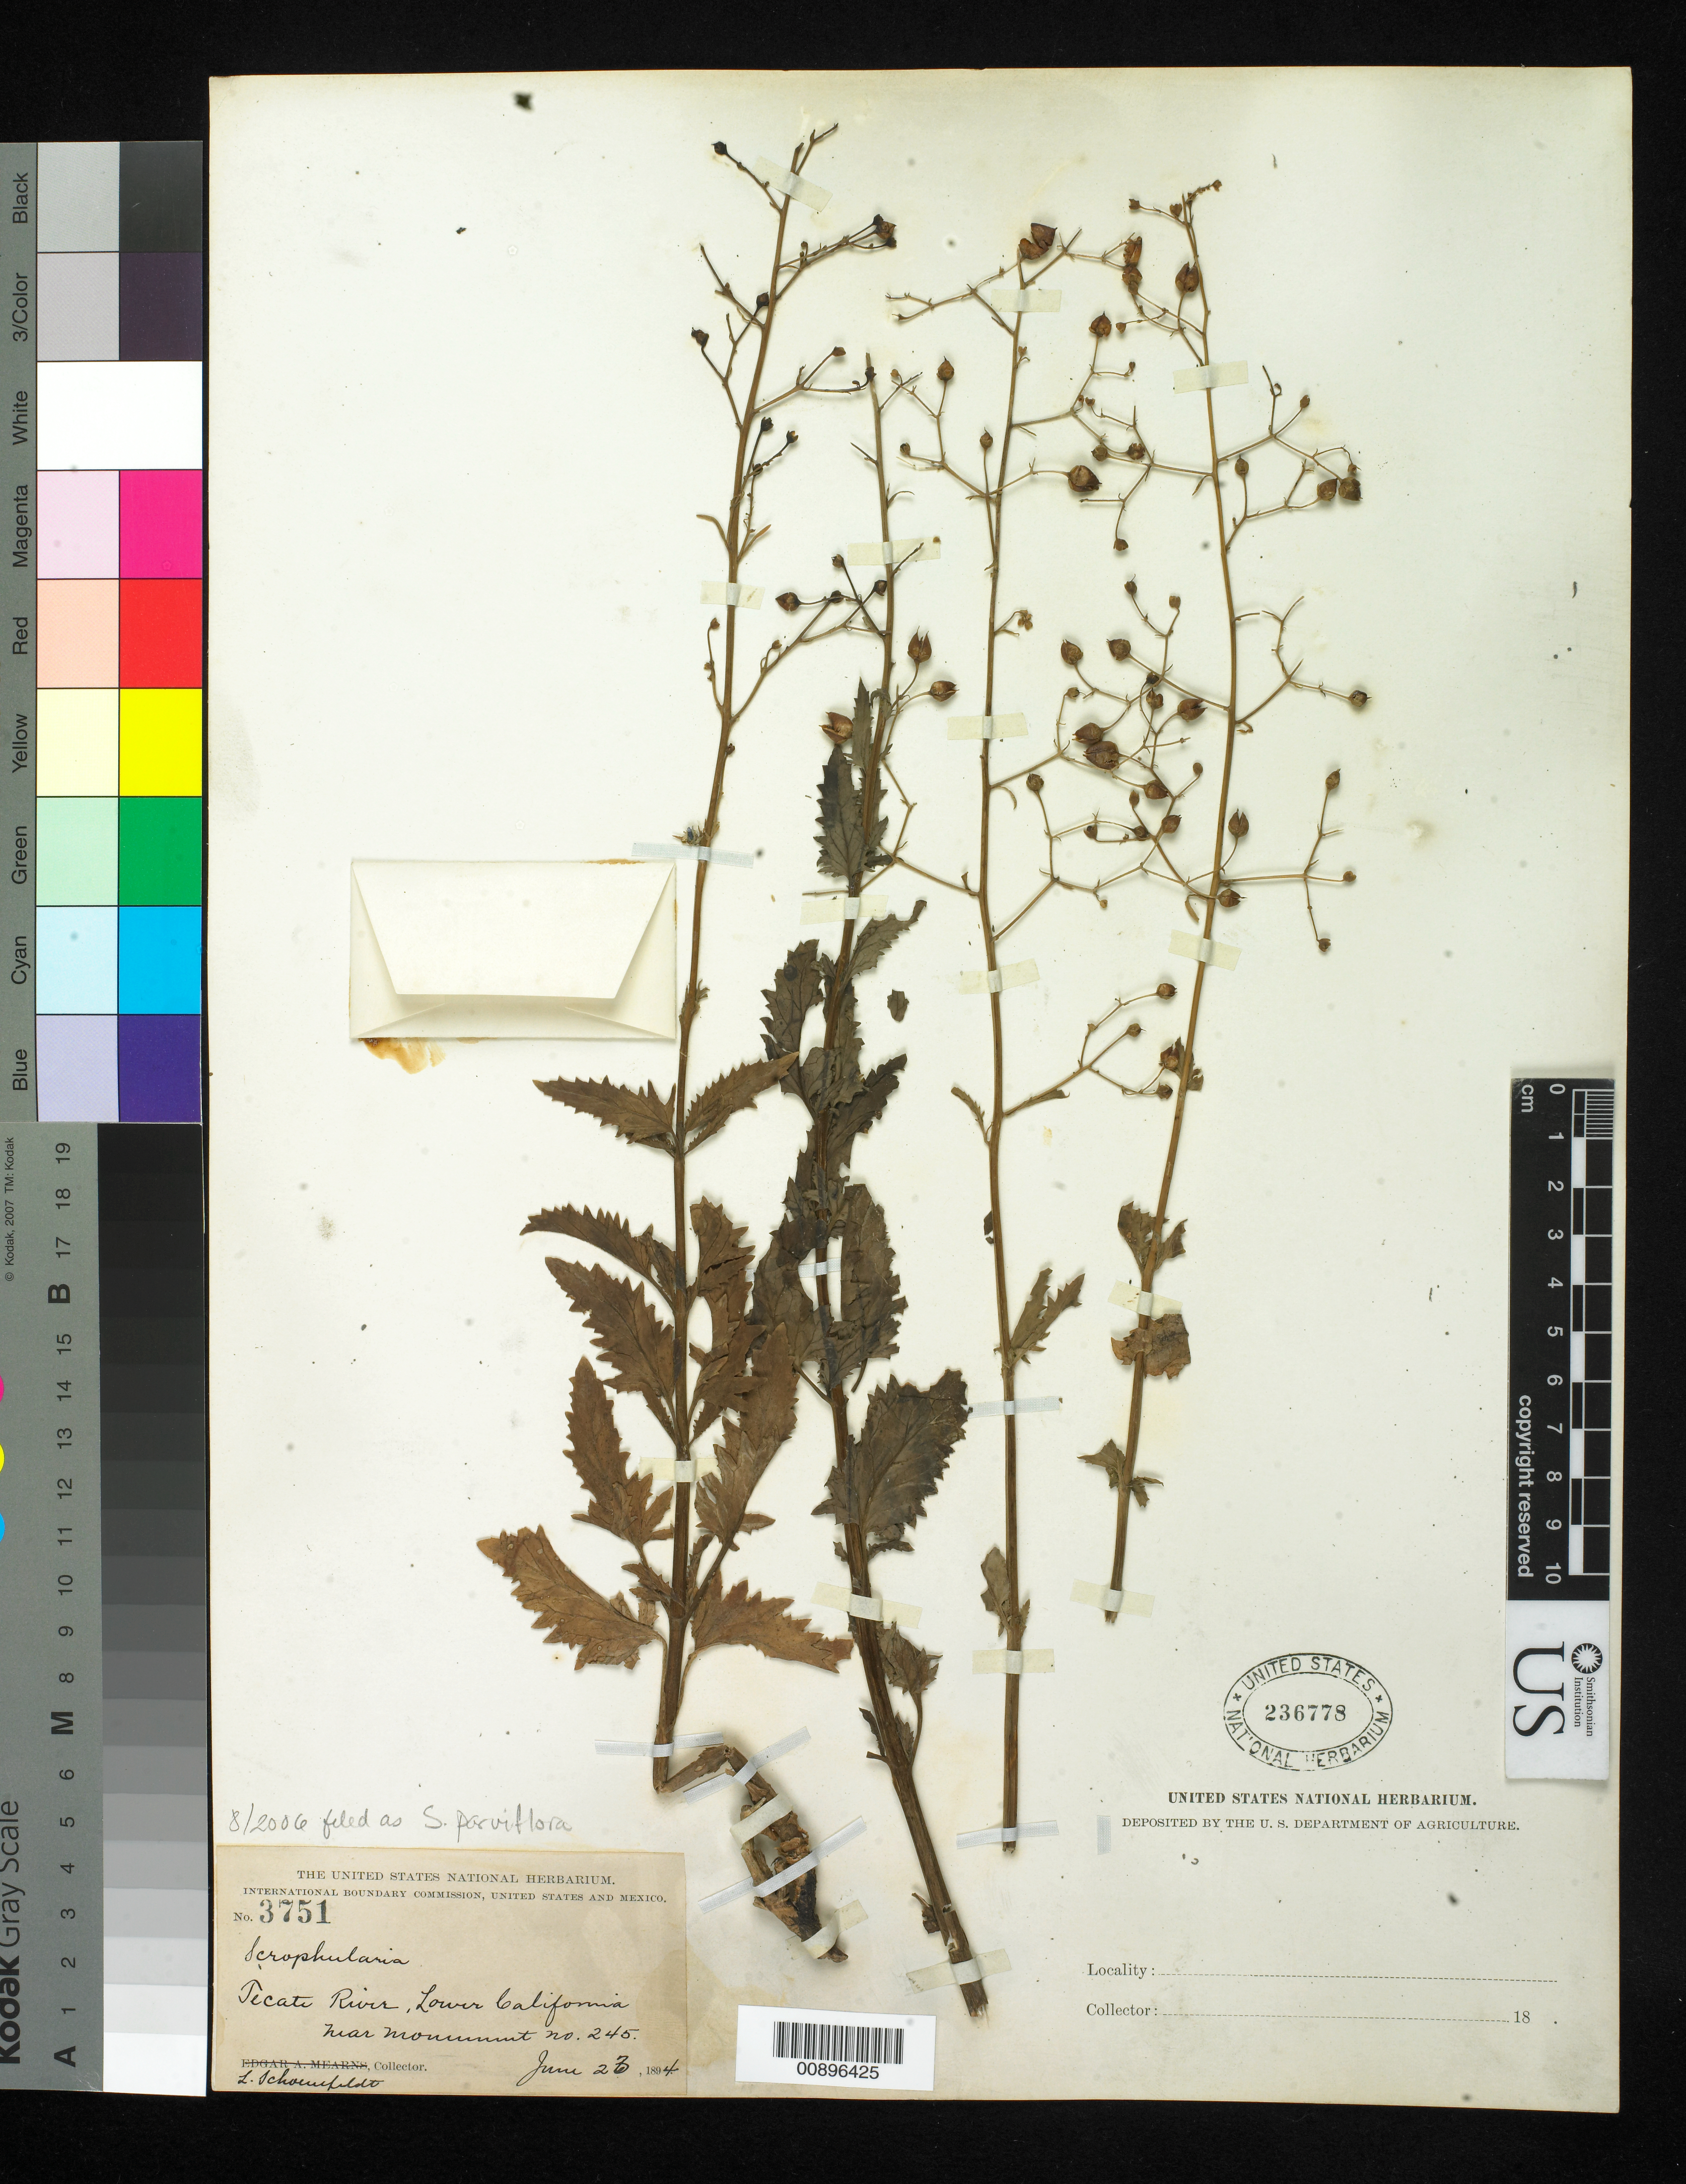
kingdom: Plantae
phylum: Tracheophyta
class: Magnoliopsida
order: Lamiales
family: Scrophulariaceae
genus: Scrophularia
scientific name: Scrophularia parviflora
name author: Wooton & Standl.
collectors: L. Schoenfeldt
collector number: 3751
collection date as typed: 23 Jun 1894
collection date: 1894-06-23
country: Mexico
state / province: Baja California Norte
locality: Tecate River, Baja California near Monument no. 245.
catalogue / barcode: US 236778